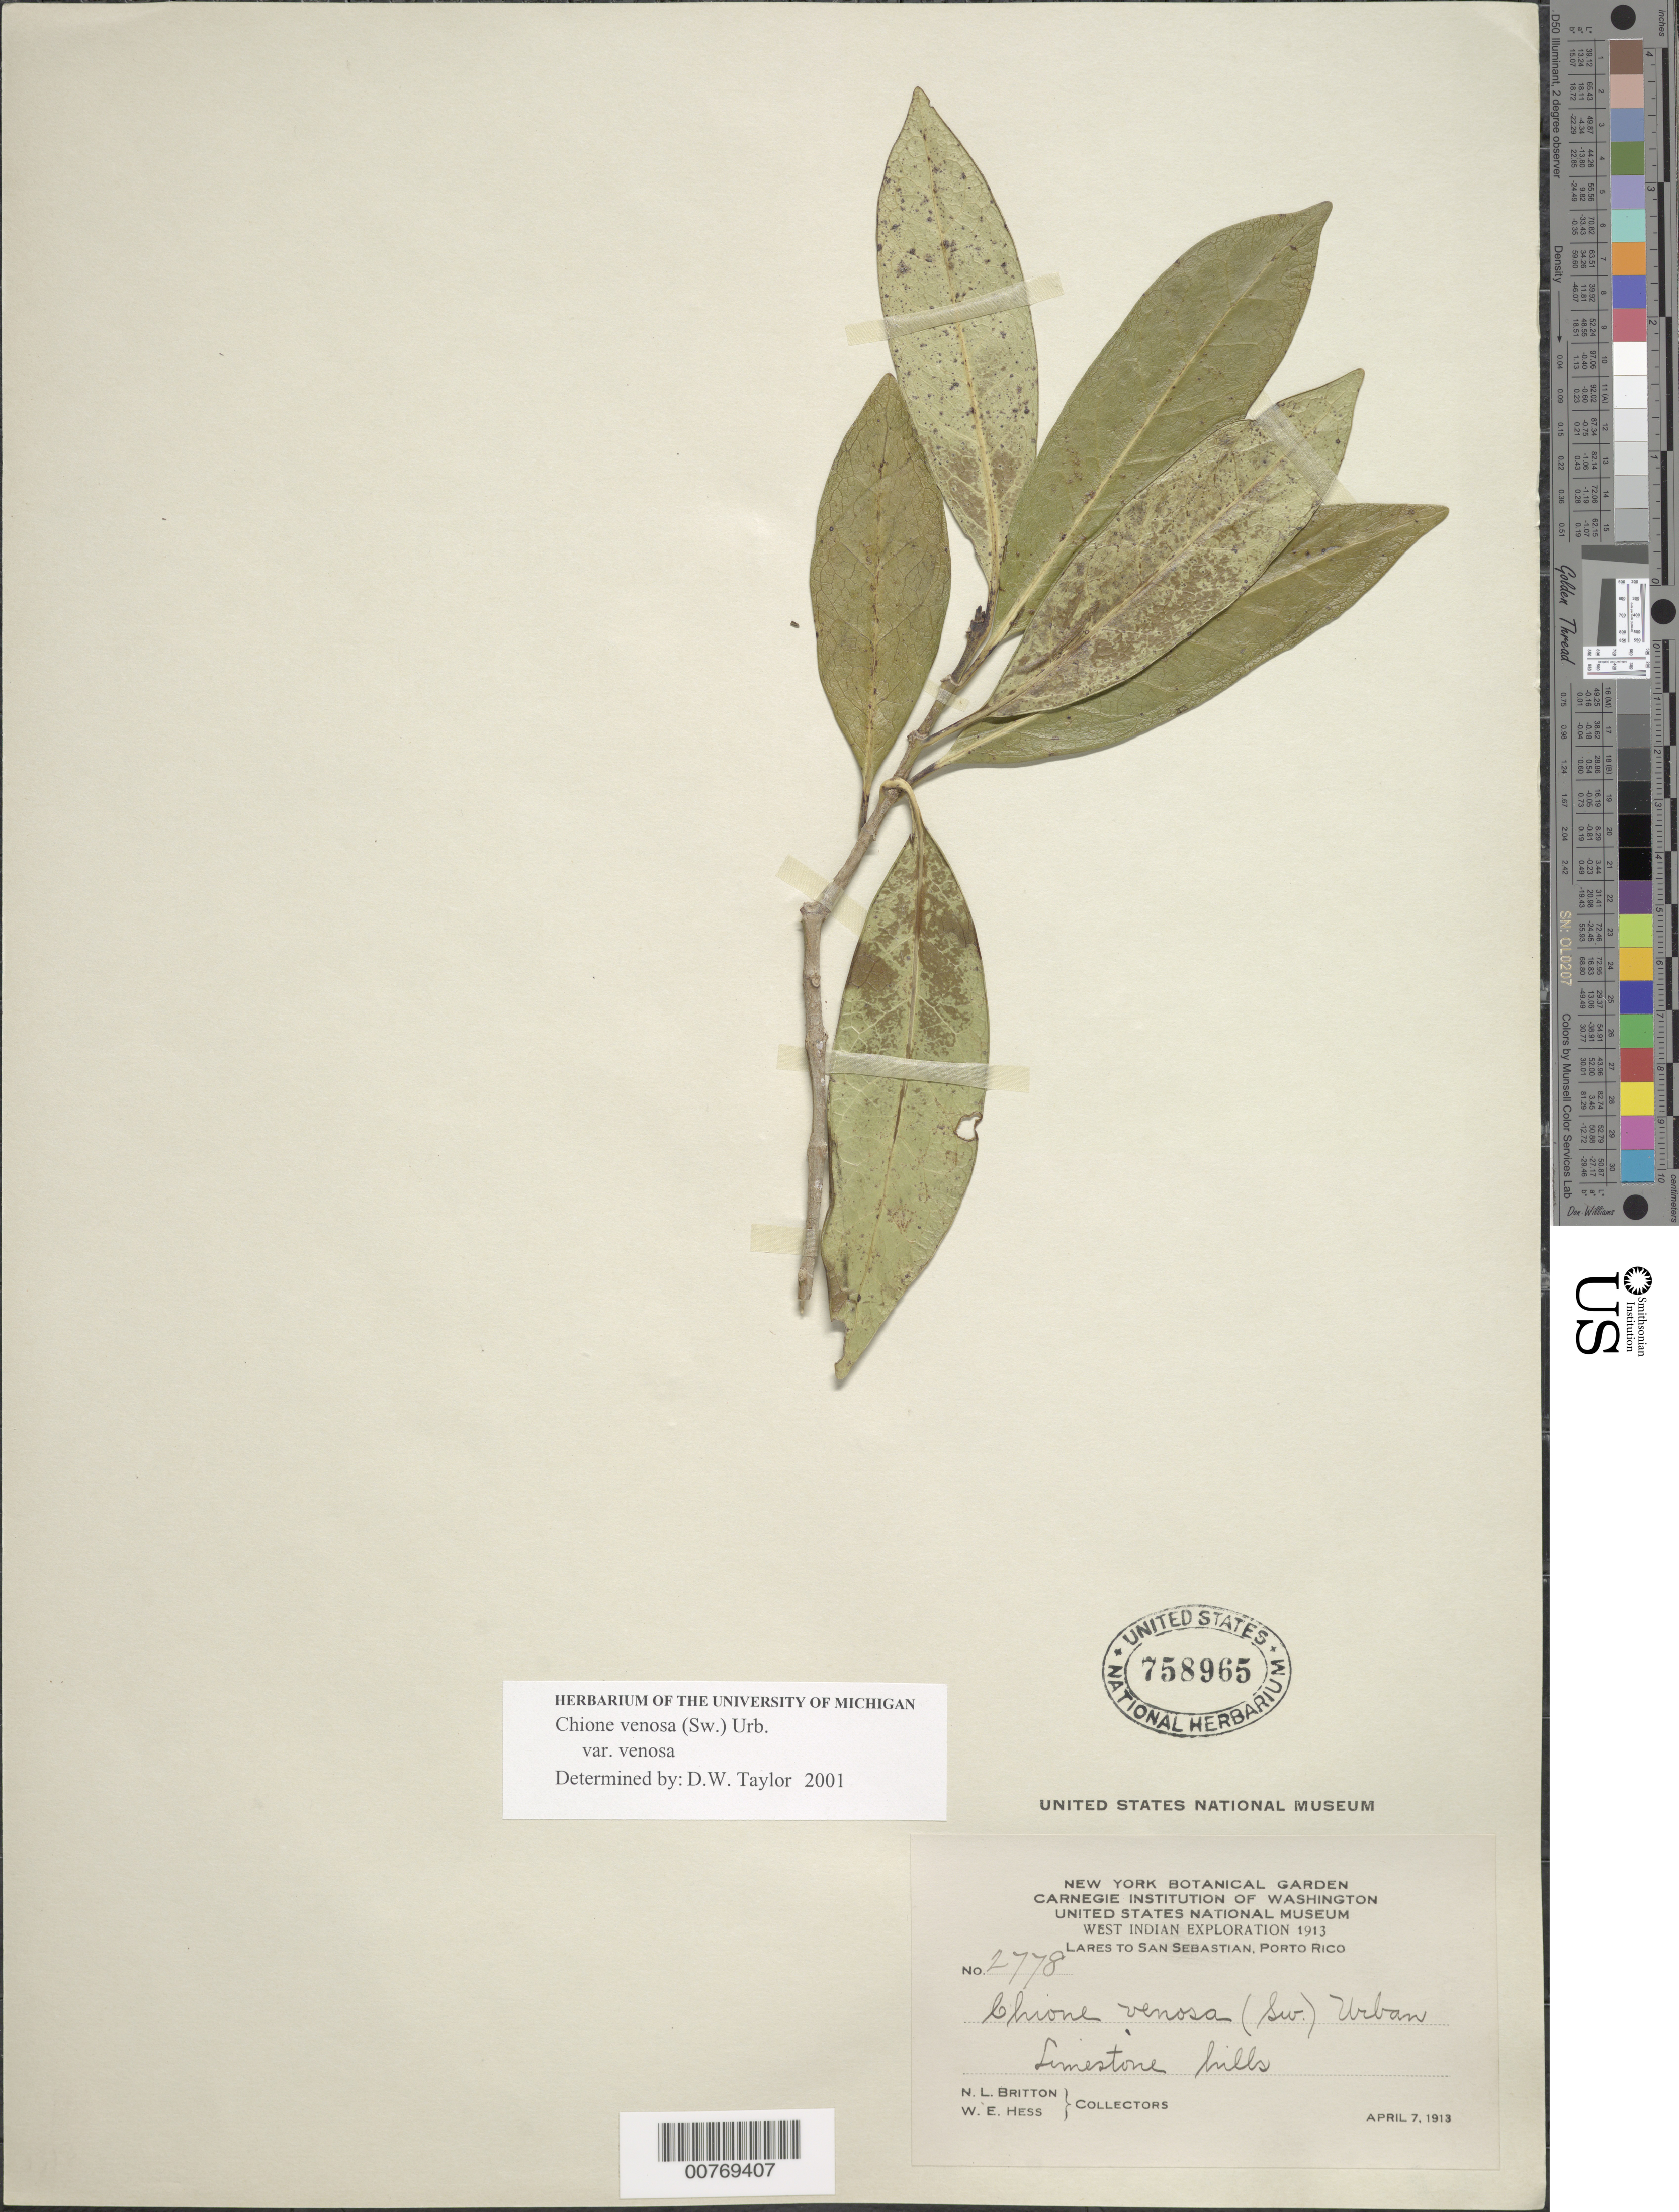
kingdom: Plantae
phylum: Tracheophyta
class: Magnoliopsida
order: Gentianales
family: Rubiaceae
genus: Chione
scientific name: Chione venosa var. venosa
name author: (Sw.) Urb.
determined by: Taylor, D. W., (MICH), University of Michigan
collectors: N. Britton & W. Hess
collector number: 2778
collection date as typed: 07 Apr 1913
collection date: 1913-04-07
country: Puerto Rico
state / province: Lares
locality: Lares to San Sebastian; limestone hills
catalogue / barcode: US 758965